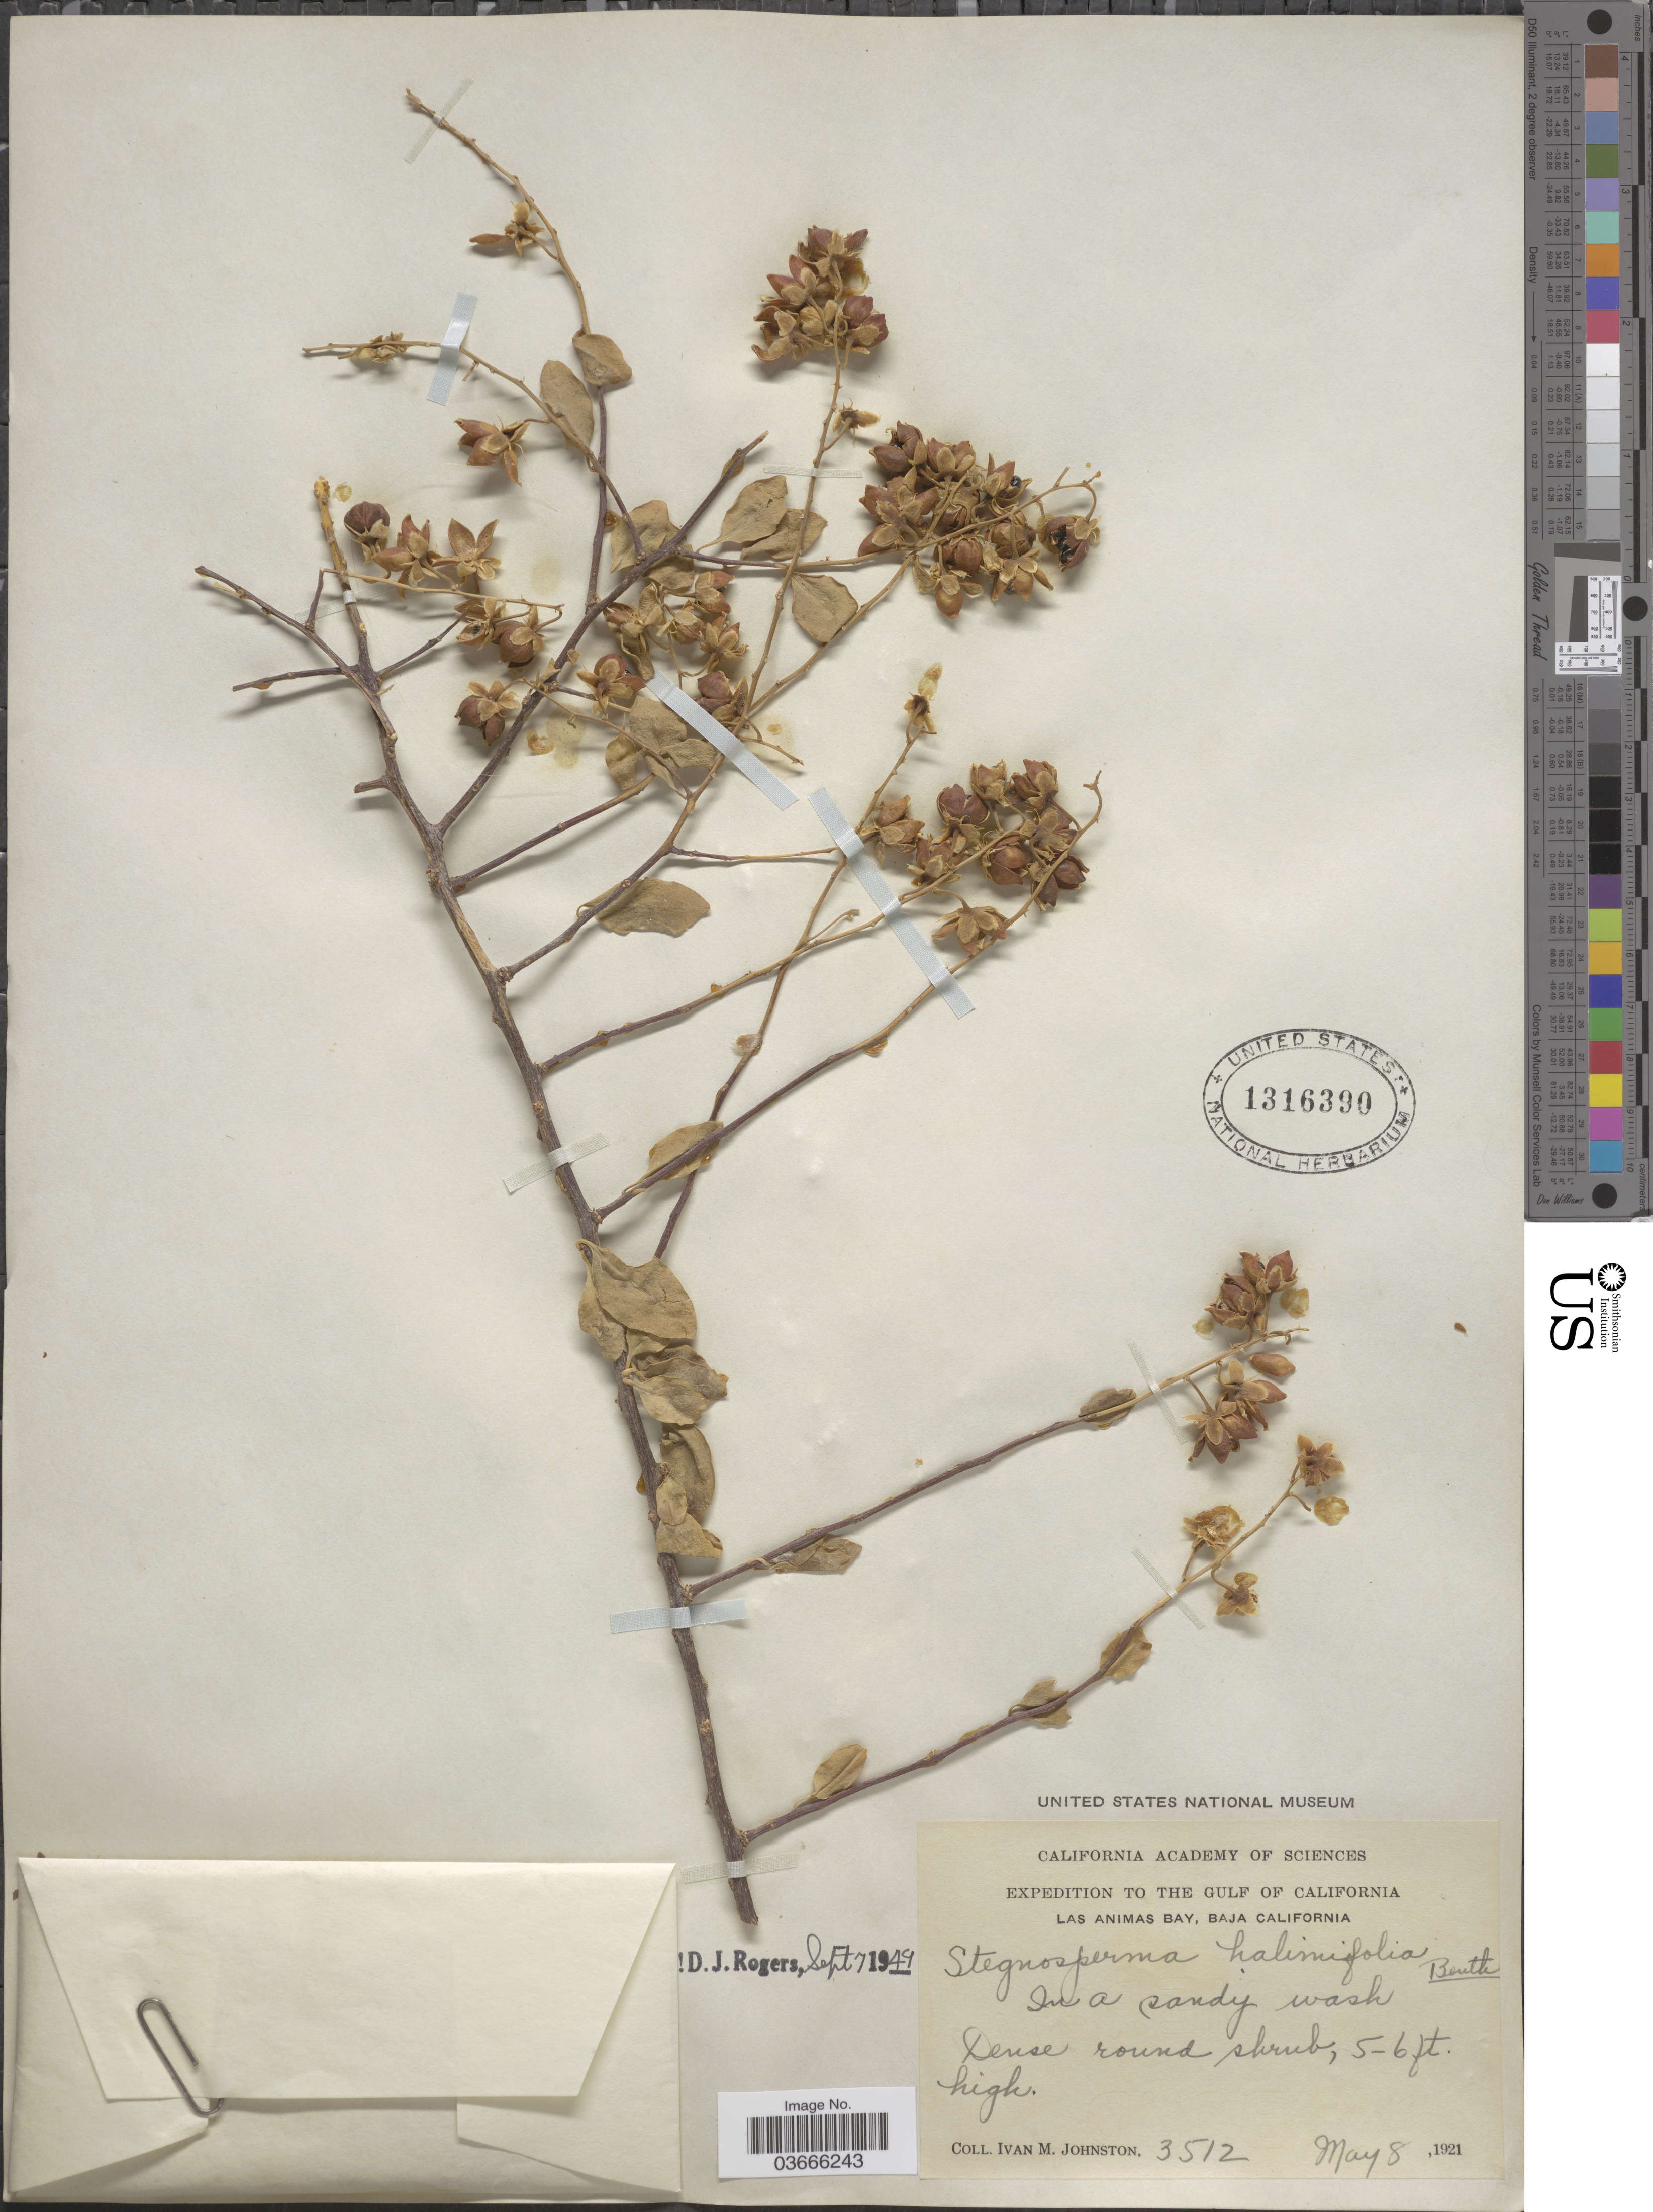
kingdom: Plantae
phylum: Tracheophyta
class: Magnoliopsida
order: Caryophyllales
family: Stegnospermataceae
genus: Stegnosperma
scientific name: Stegnosperma halimifolium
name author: Benth.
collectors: I.M. Johnston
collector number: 3512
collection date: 1921-05-08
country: Mexico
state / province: Baja California Norte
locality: The Gulf of California. Lan Animas Bay.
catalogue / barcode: US 1316390